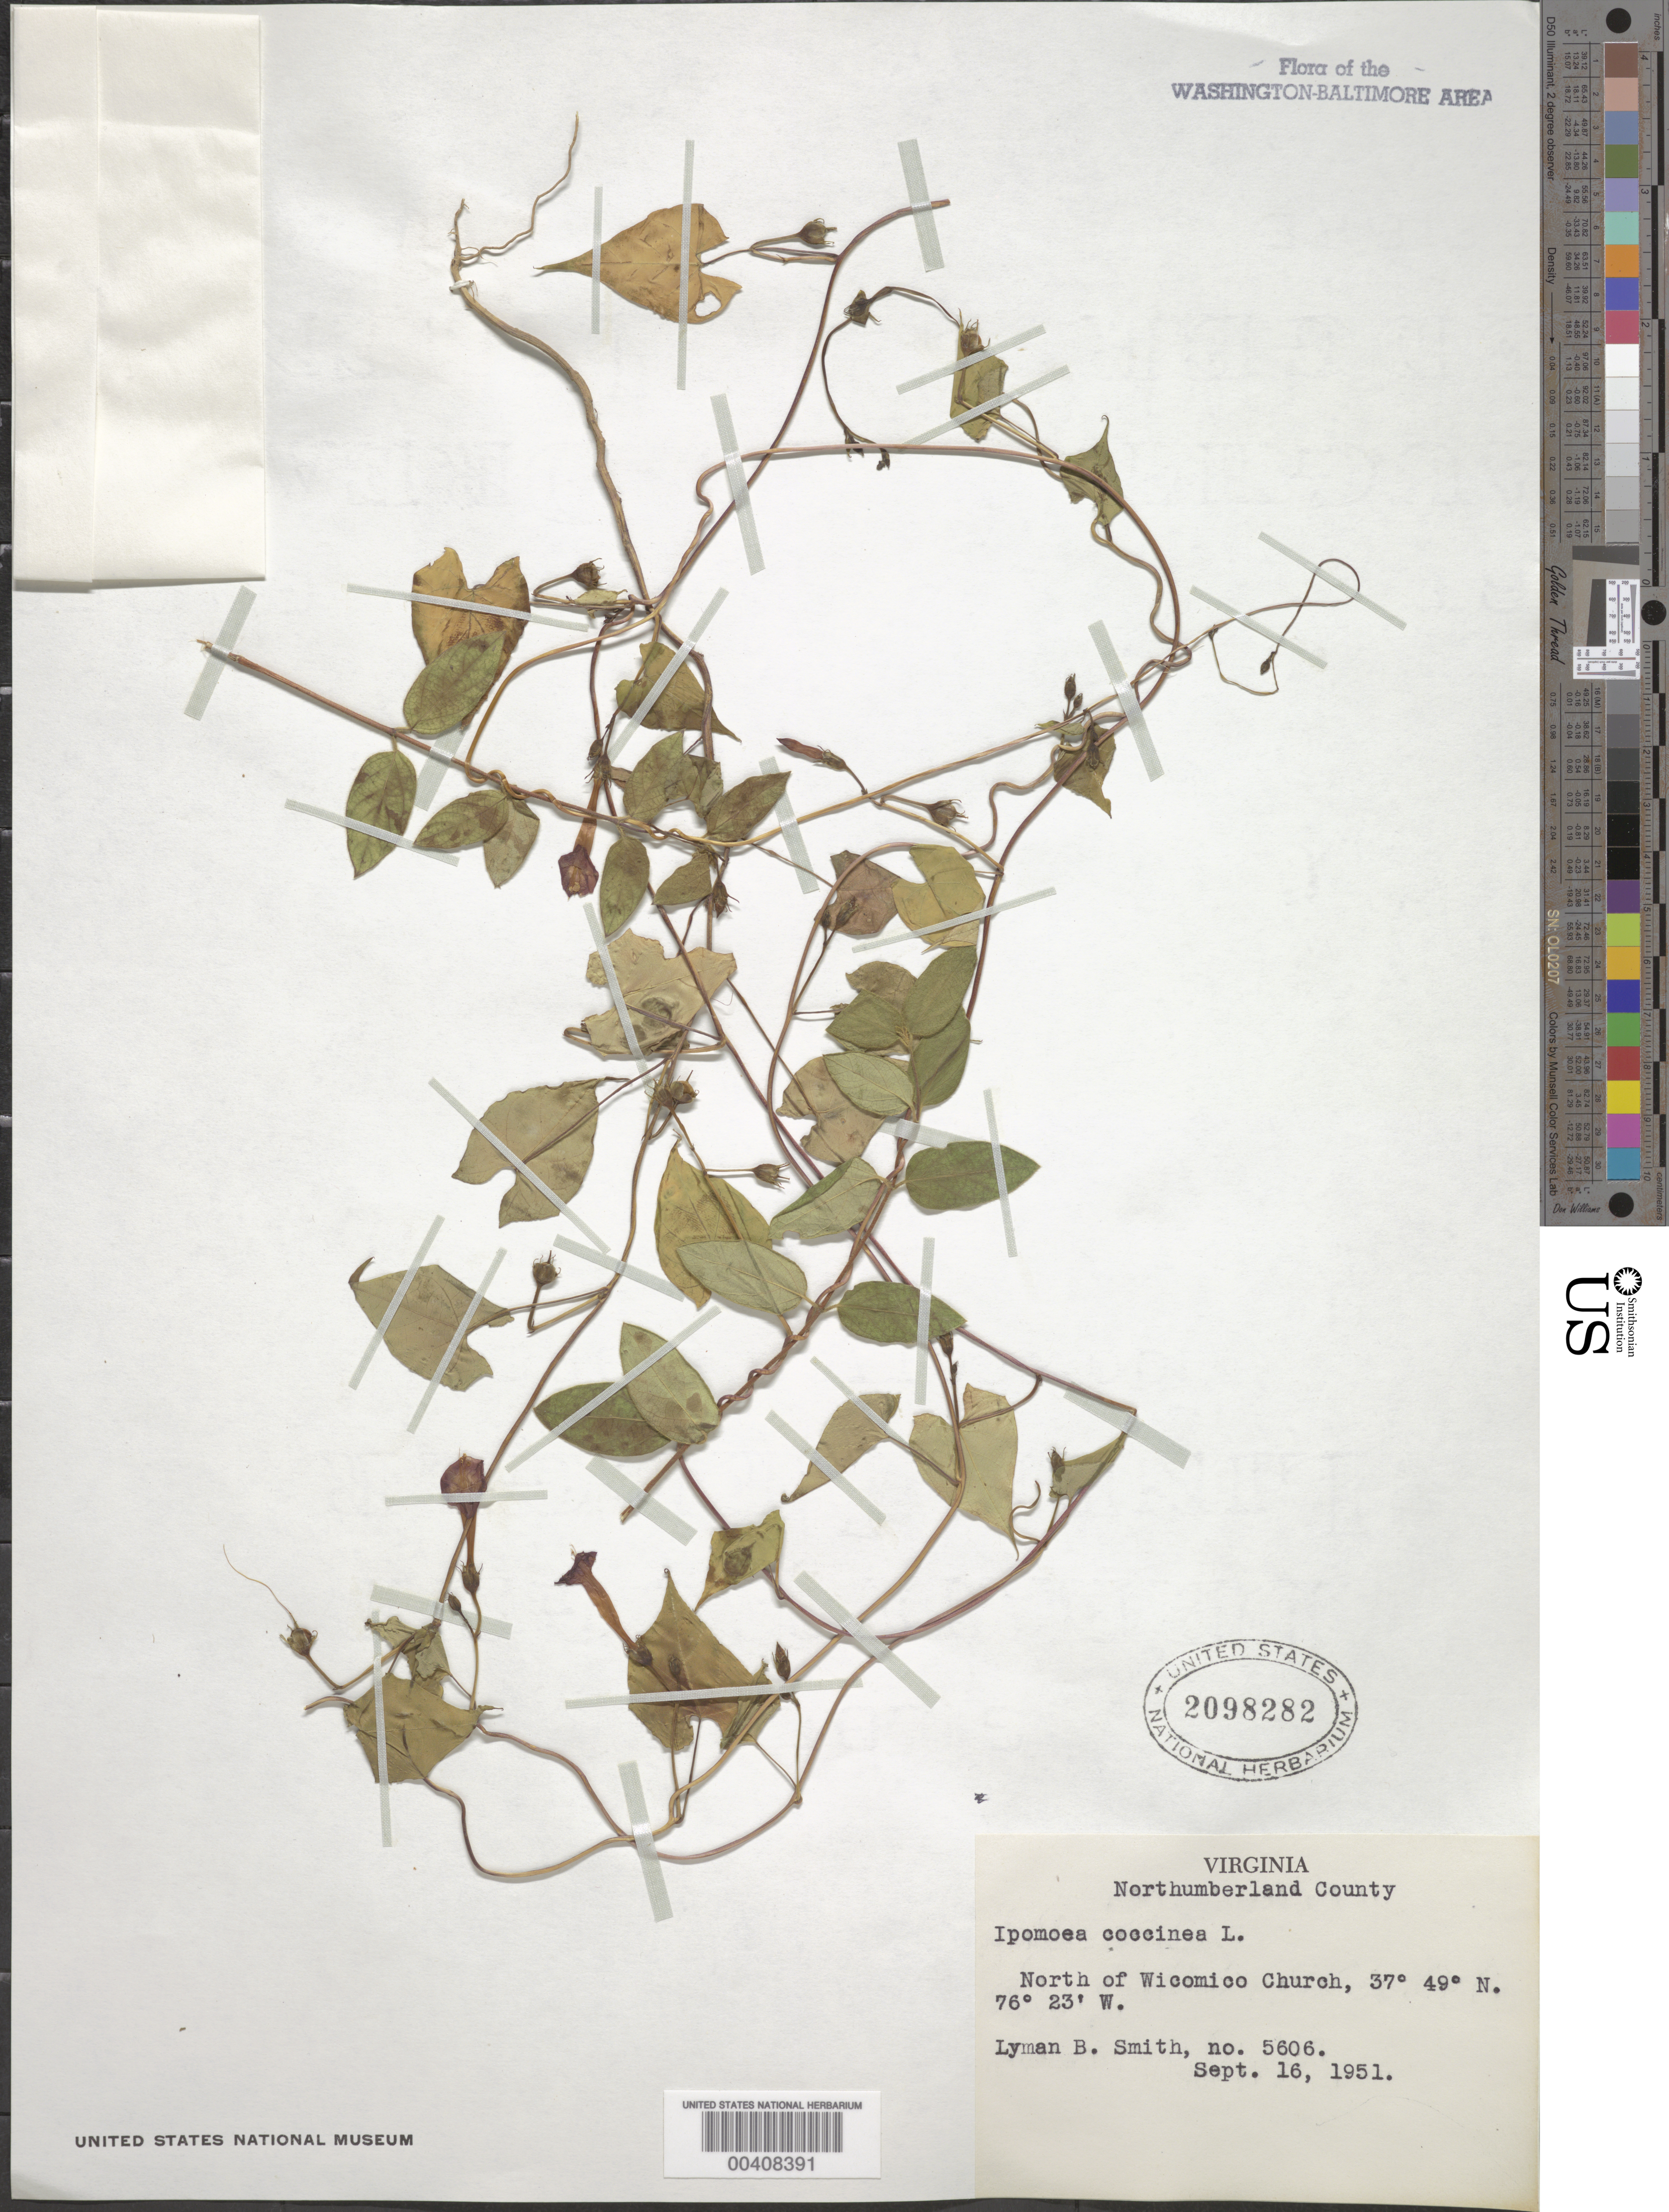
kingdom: Plantae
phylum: Tracheophyta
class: Magnoliopsida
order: Solanales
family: Convolvulaceae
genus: Ipomoea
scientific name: Ipomoea coccinea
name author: L.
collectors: L. Smith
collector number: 5606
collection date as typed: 16 Sep 1951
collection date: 1951-09-16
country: United States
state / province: Virginia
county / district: Northumberland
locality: N of Wicomico Church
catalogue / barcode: US 2098282